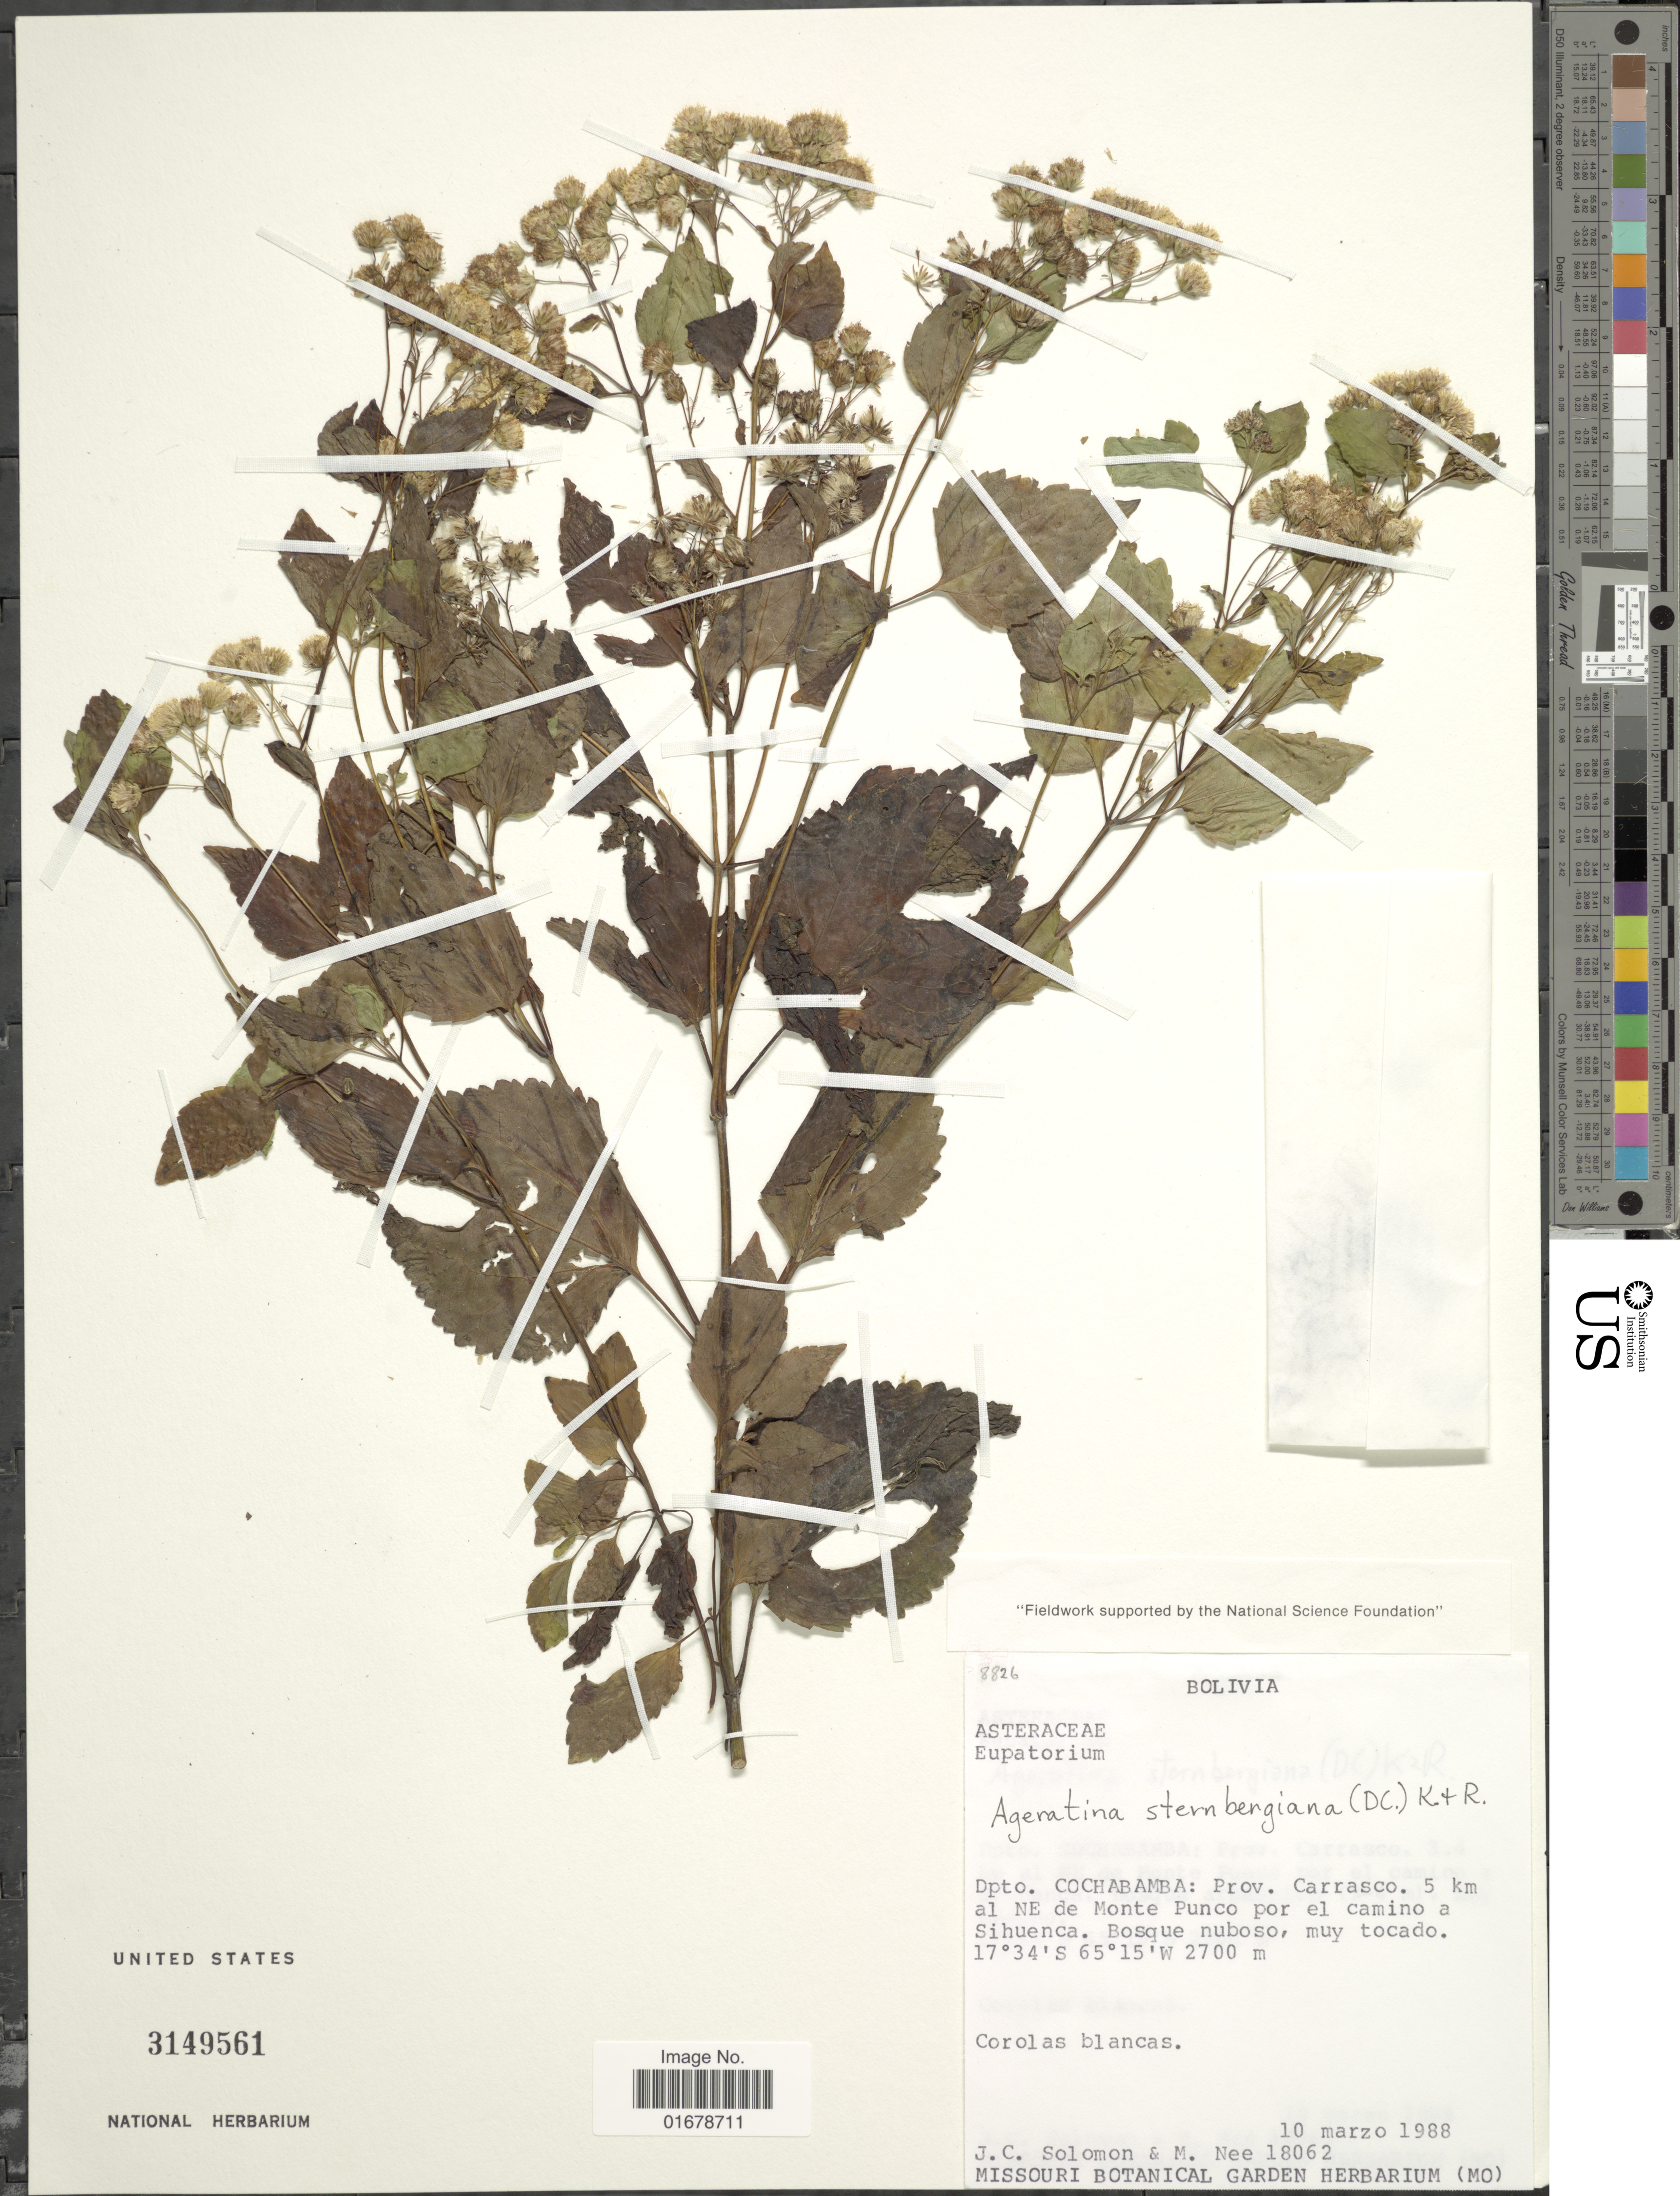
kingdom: Plantae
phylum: Tracheophyta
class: Magnoliopsida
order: Asterales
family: Asteraceae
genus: Ageratina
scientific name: Ageratina sternbergiana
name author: (DC.) R.M. King & H. Rob.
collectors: J. C. Solomon & M. Nee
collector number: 18062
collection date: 1988-03-10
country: Bolivia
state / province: Cochabamba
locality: Dpto, Cochabamba: Prov. Carrasco, 5 km al NE de Monte Punco por el camino a Sihuenca, Bosque nuboso, muy tocado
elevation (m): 2700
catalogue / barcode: US 3149561